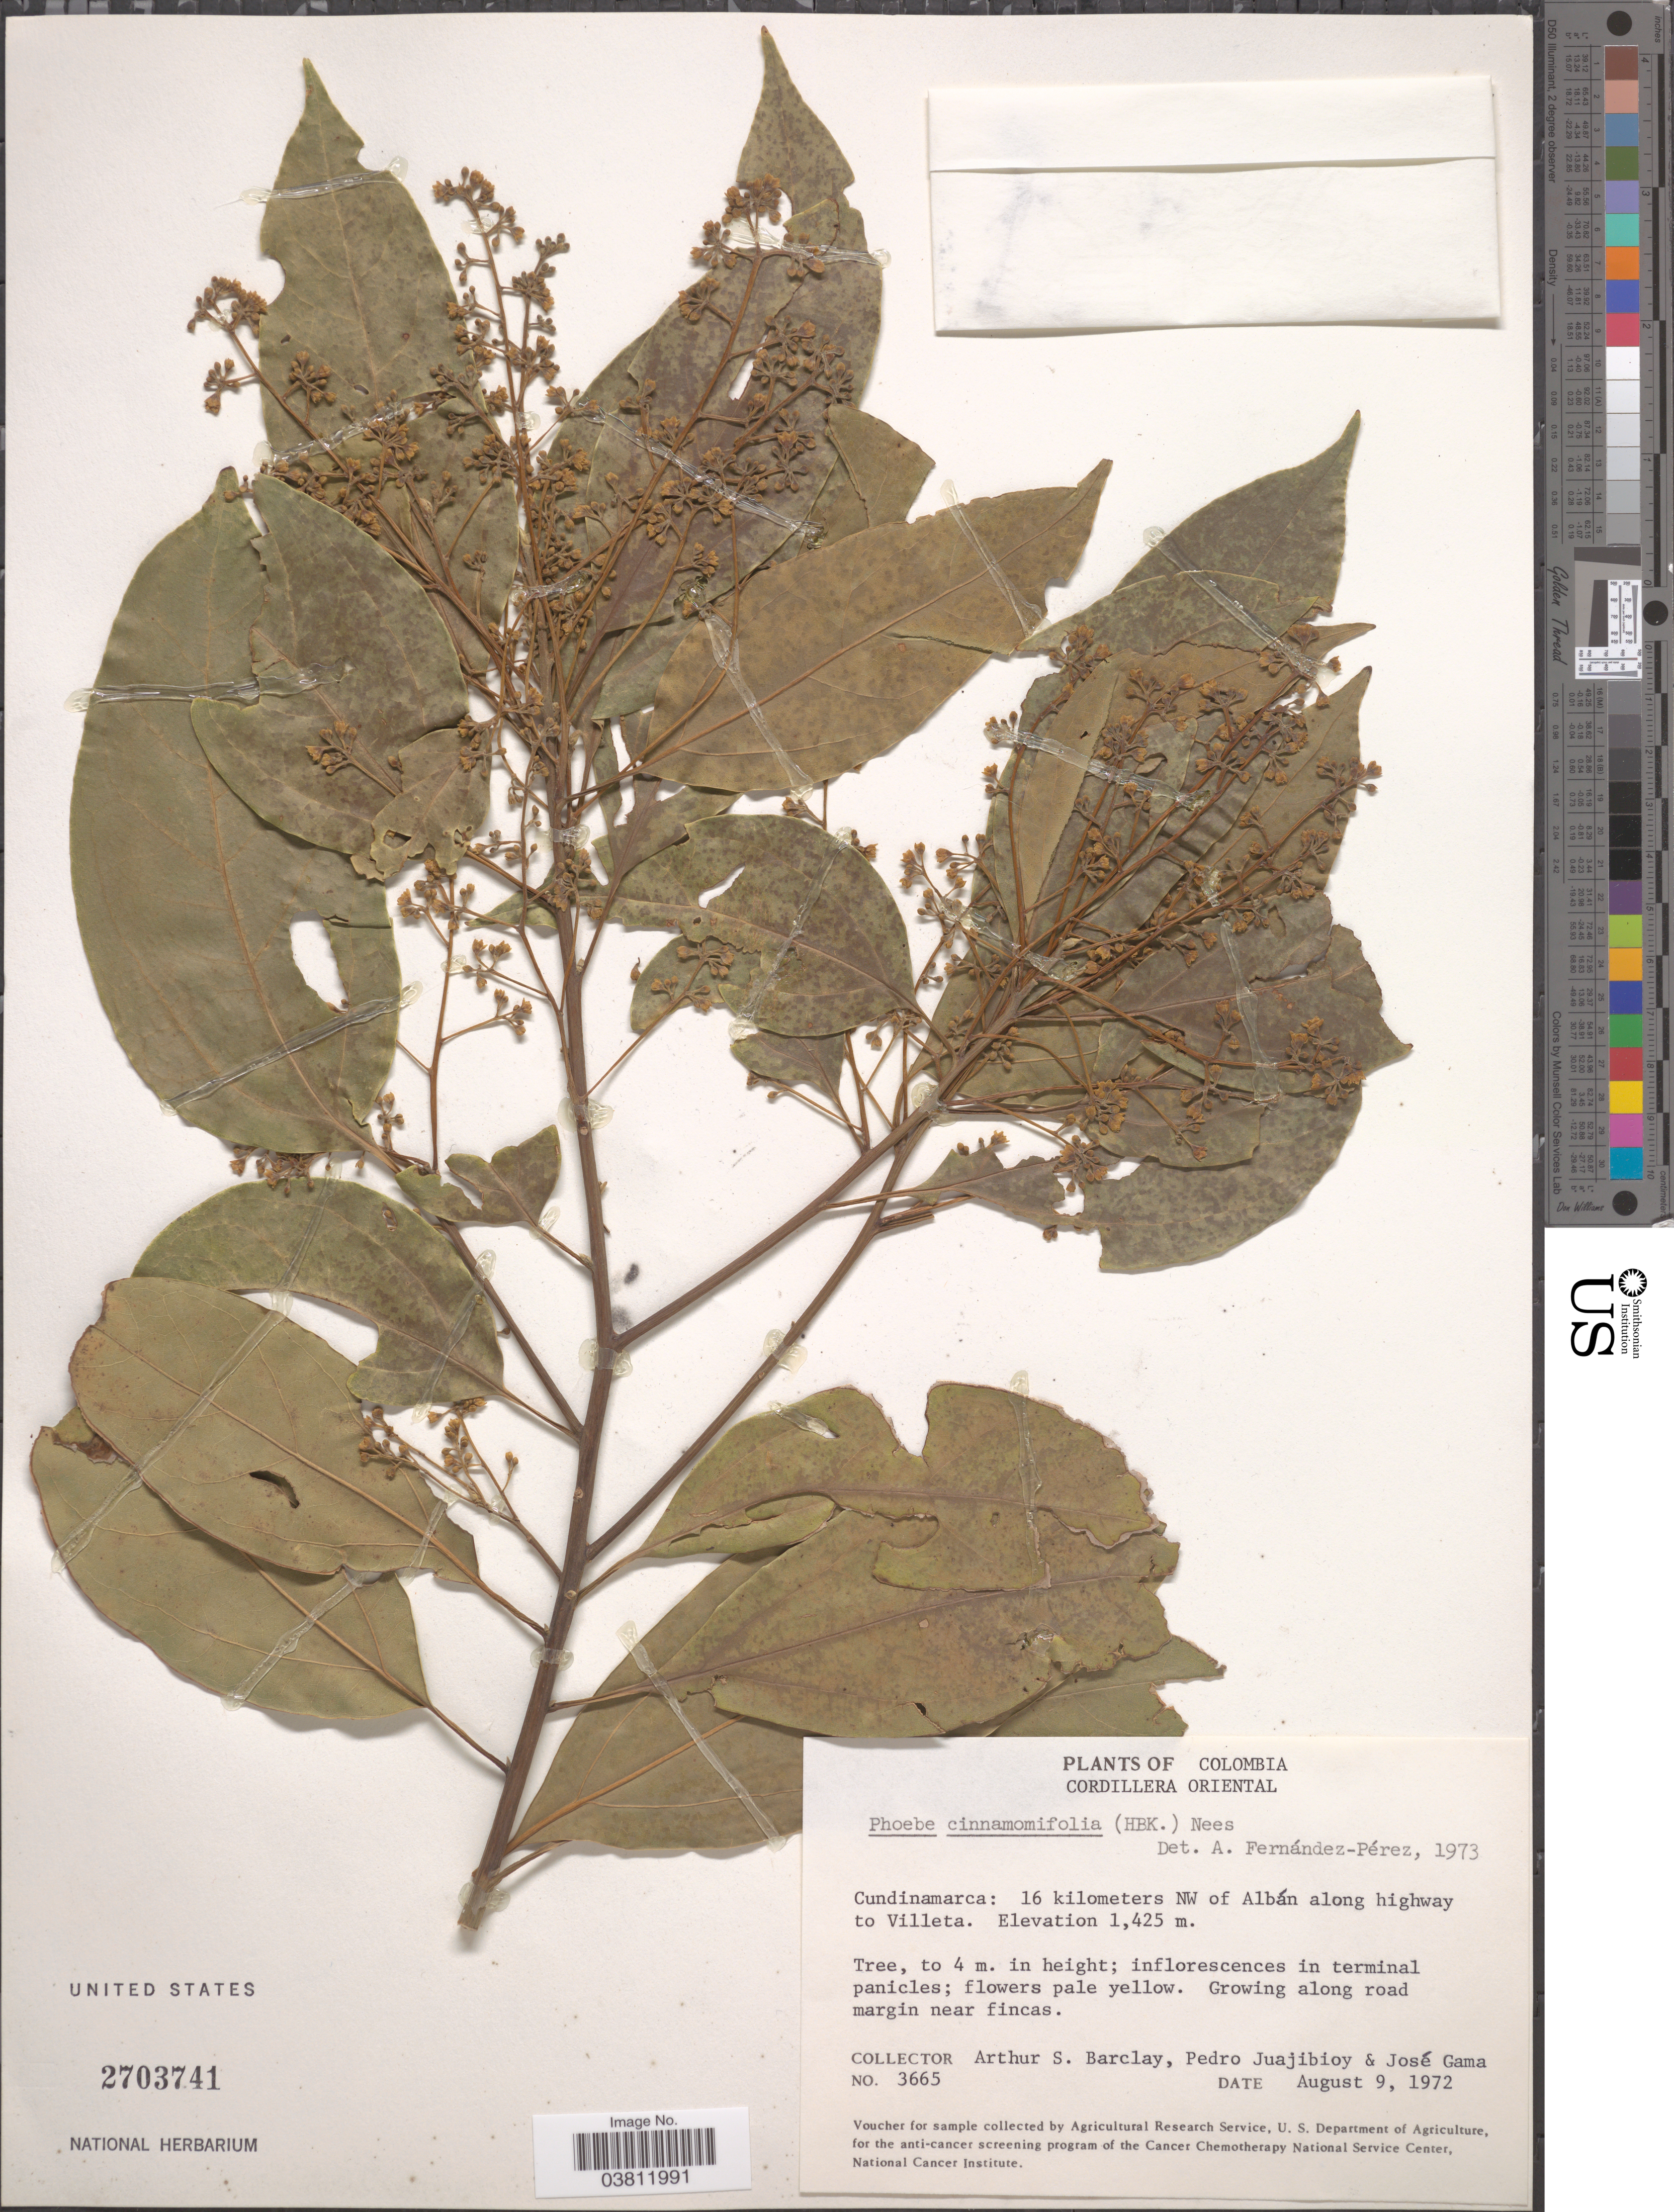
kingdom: Plantae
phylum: Tracheophyta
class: Magnoliopsida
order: Laurales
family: Lauraceae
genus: Phoebe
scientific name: Phoebe cinnamomifolia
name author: (Kunth) Nees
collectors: A. S. Barclay, P. Juajibioy & J. Gama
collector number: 3665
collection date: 1972-08-09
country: Colombia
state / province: Cundinamarca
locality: Cordillera Oriental. 16 kilometers NW of Albán along highway to Villeta.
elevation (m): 1425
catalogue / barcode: US 2703741